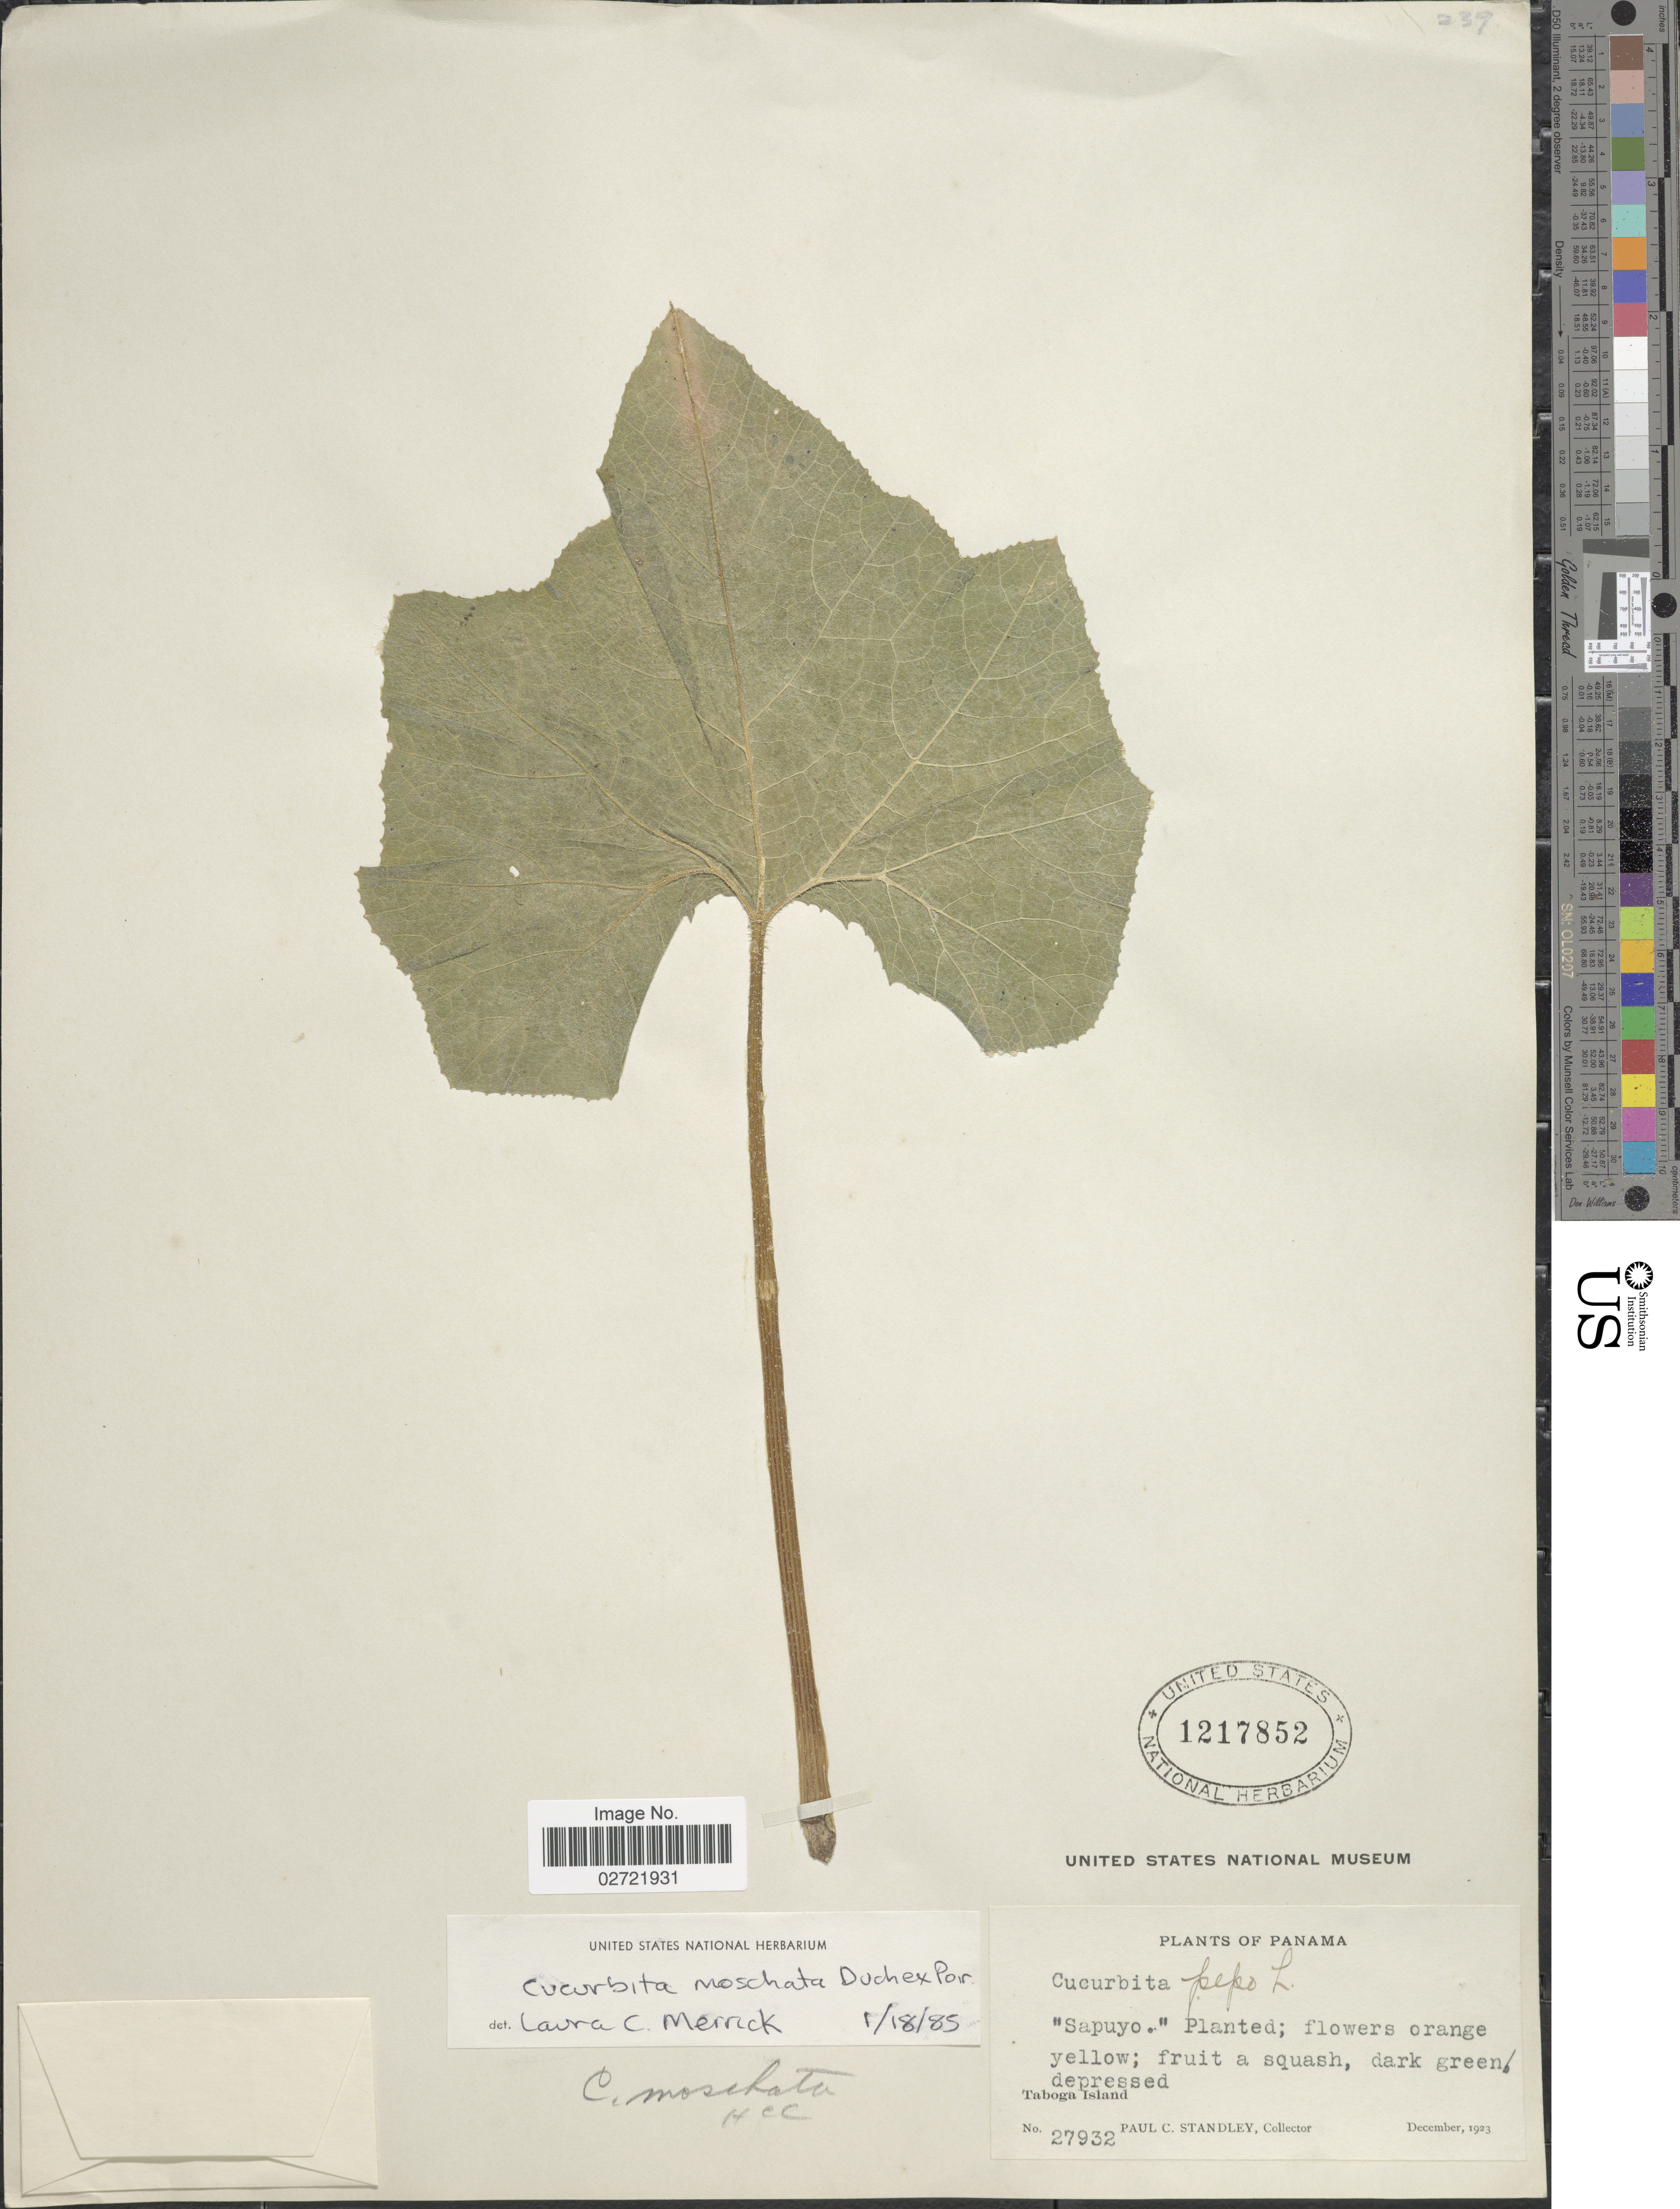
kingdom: Plantae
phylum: Tracheophyta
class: Magnoliopsida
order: Cucurbitales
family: Cucurbitaceae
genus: Cucurbita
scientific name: Cucurbita moschata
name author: (Duch.) Poir.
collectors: P. C. Standley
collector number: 27932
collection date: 1923-12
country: Panama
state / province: Panamá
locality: Taboga Island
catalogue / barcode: US 1217852